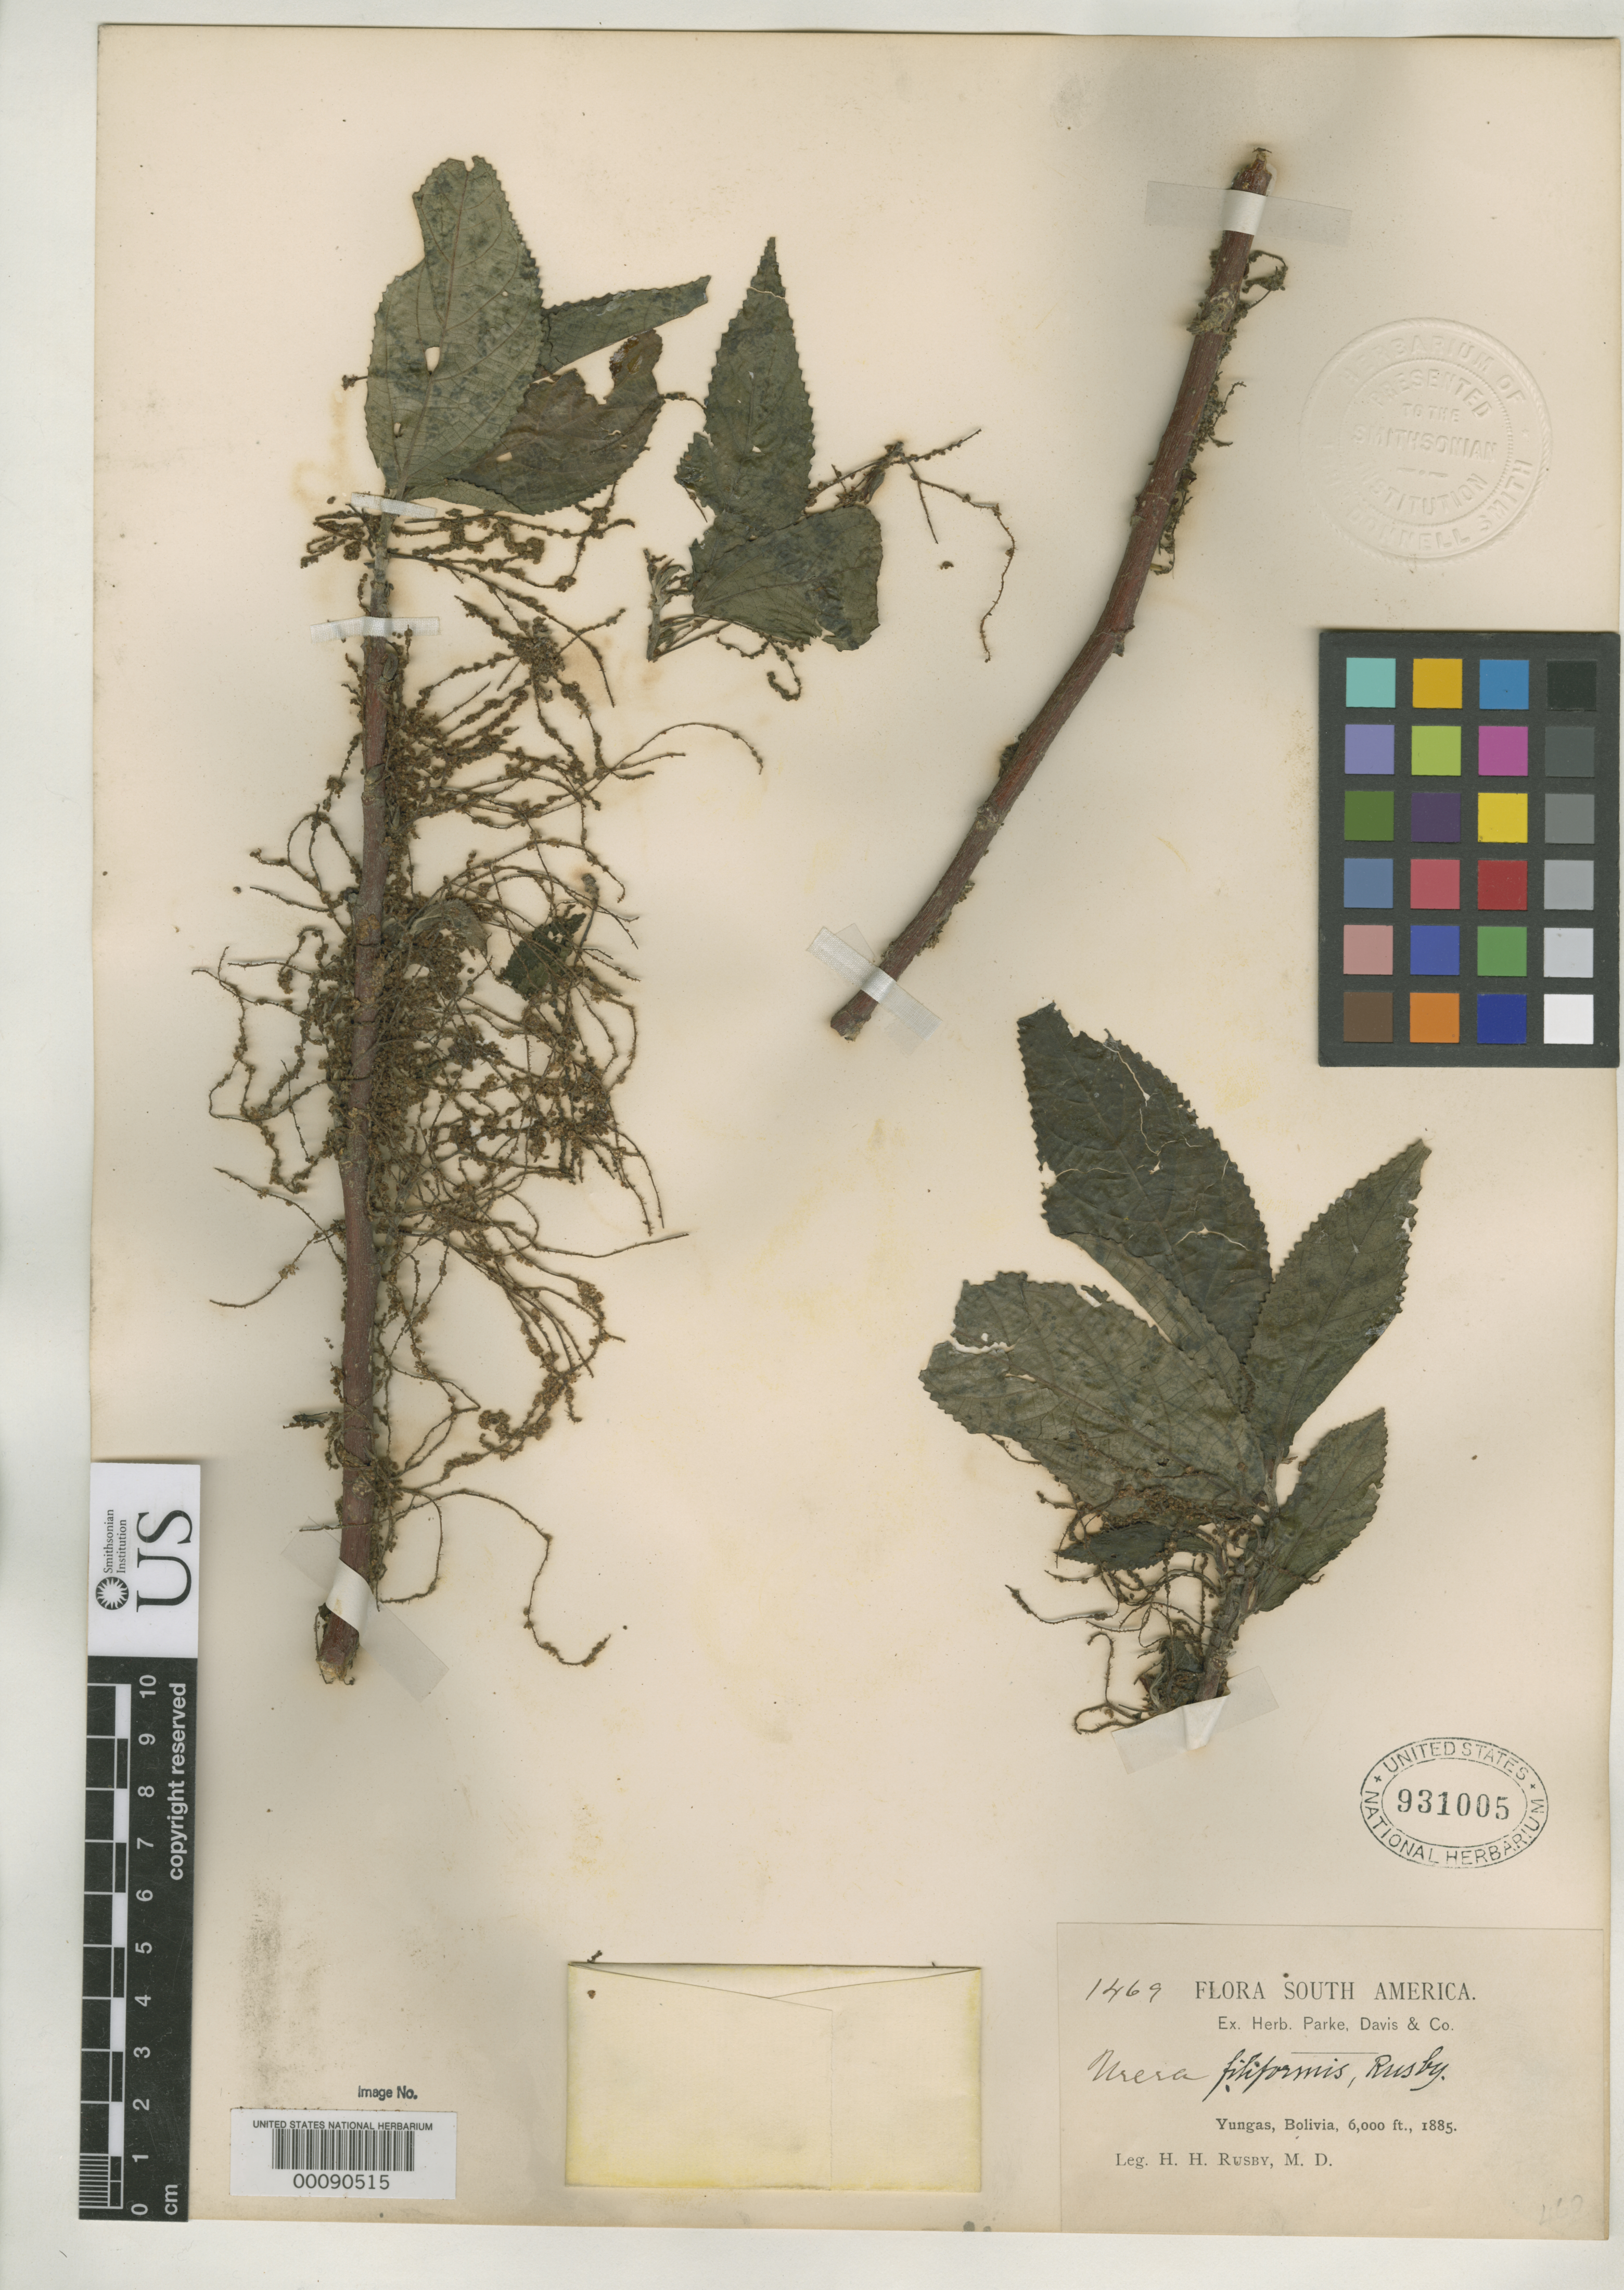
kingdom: Plantae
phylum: Tracheophyta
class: Magnoliopsida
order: Rosales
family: Urticaceae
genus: Urera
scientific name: Urera filiformis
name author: Rusby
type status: Type Collection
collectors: H. H. Rusby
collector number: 1469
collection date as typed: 1885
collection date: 1885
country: Bolivia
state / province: La Páz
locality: Yungas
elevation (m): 1829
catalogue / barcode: US 931005